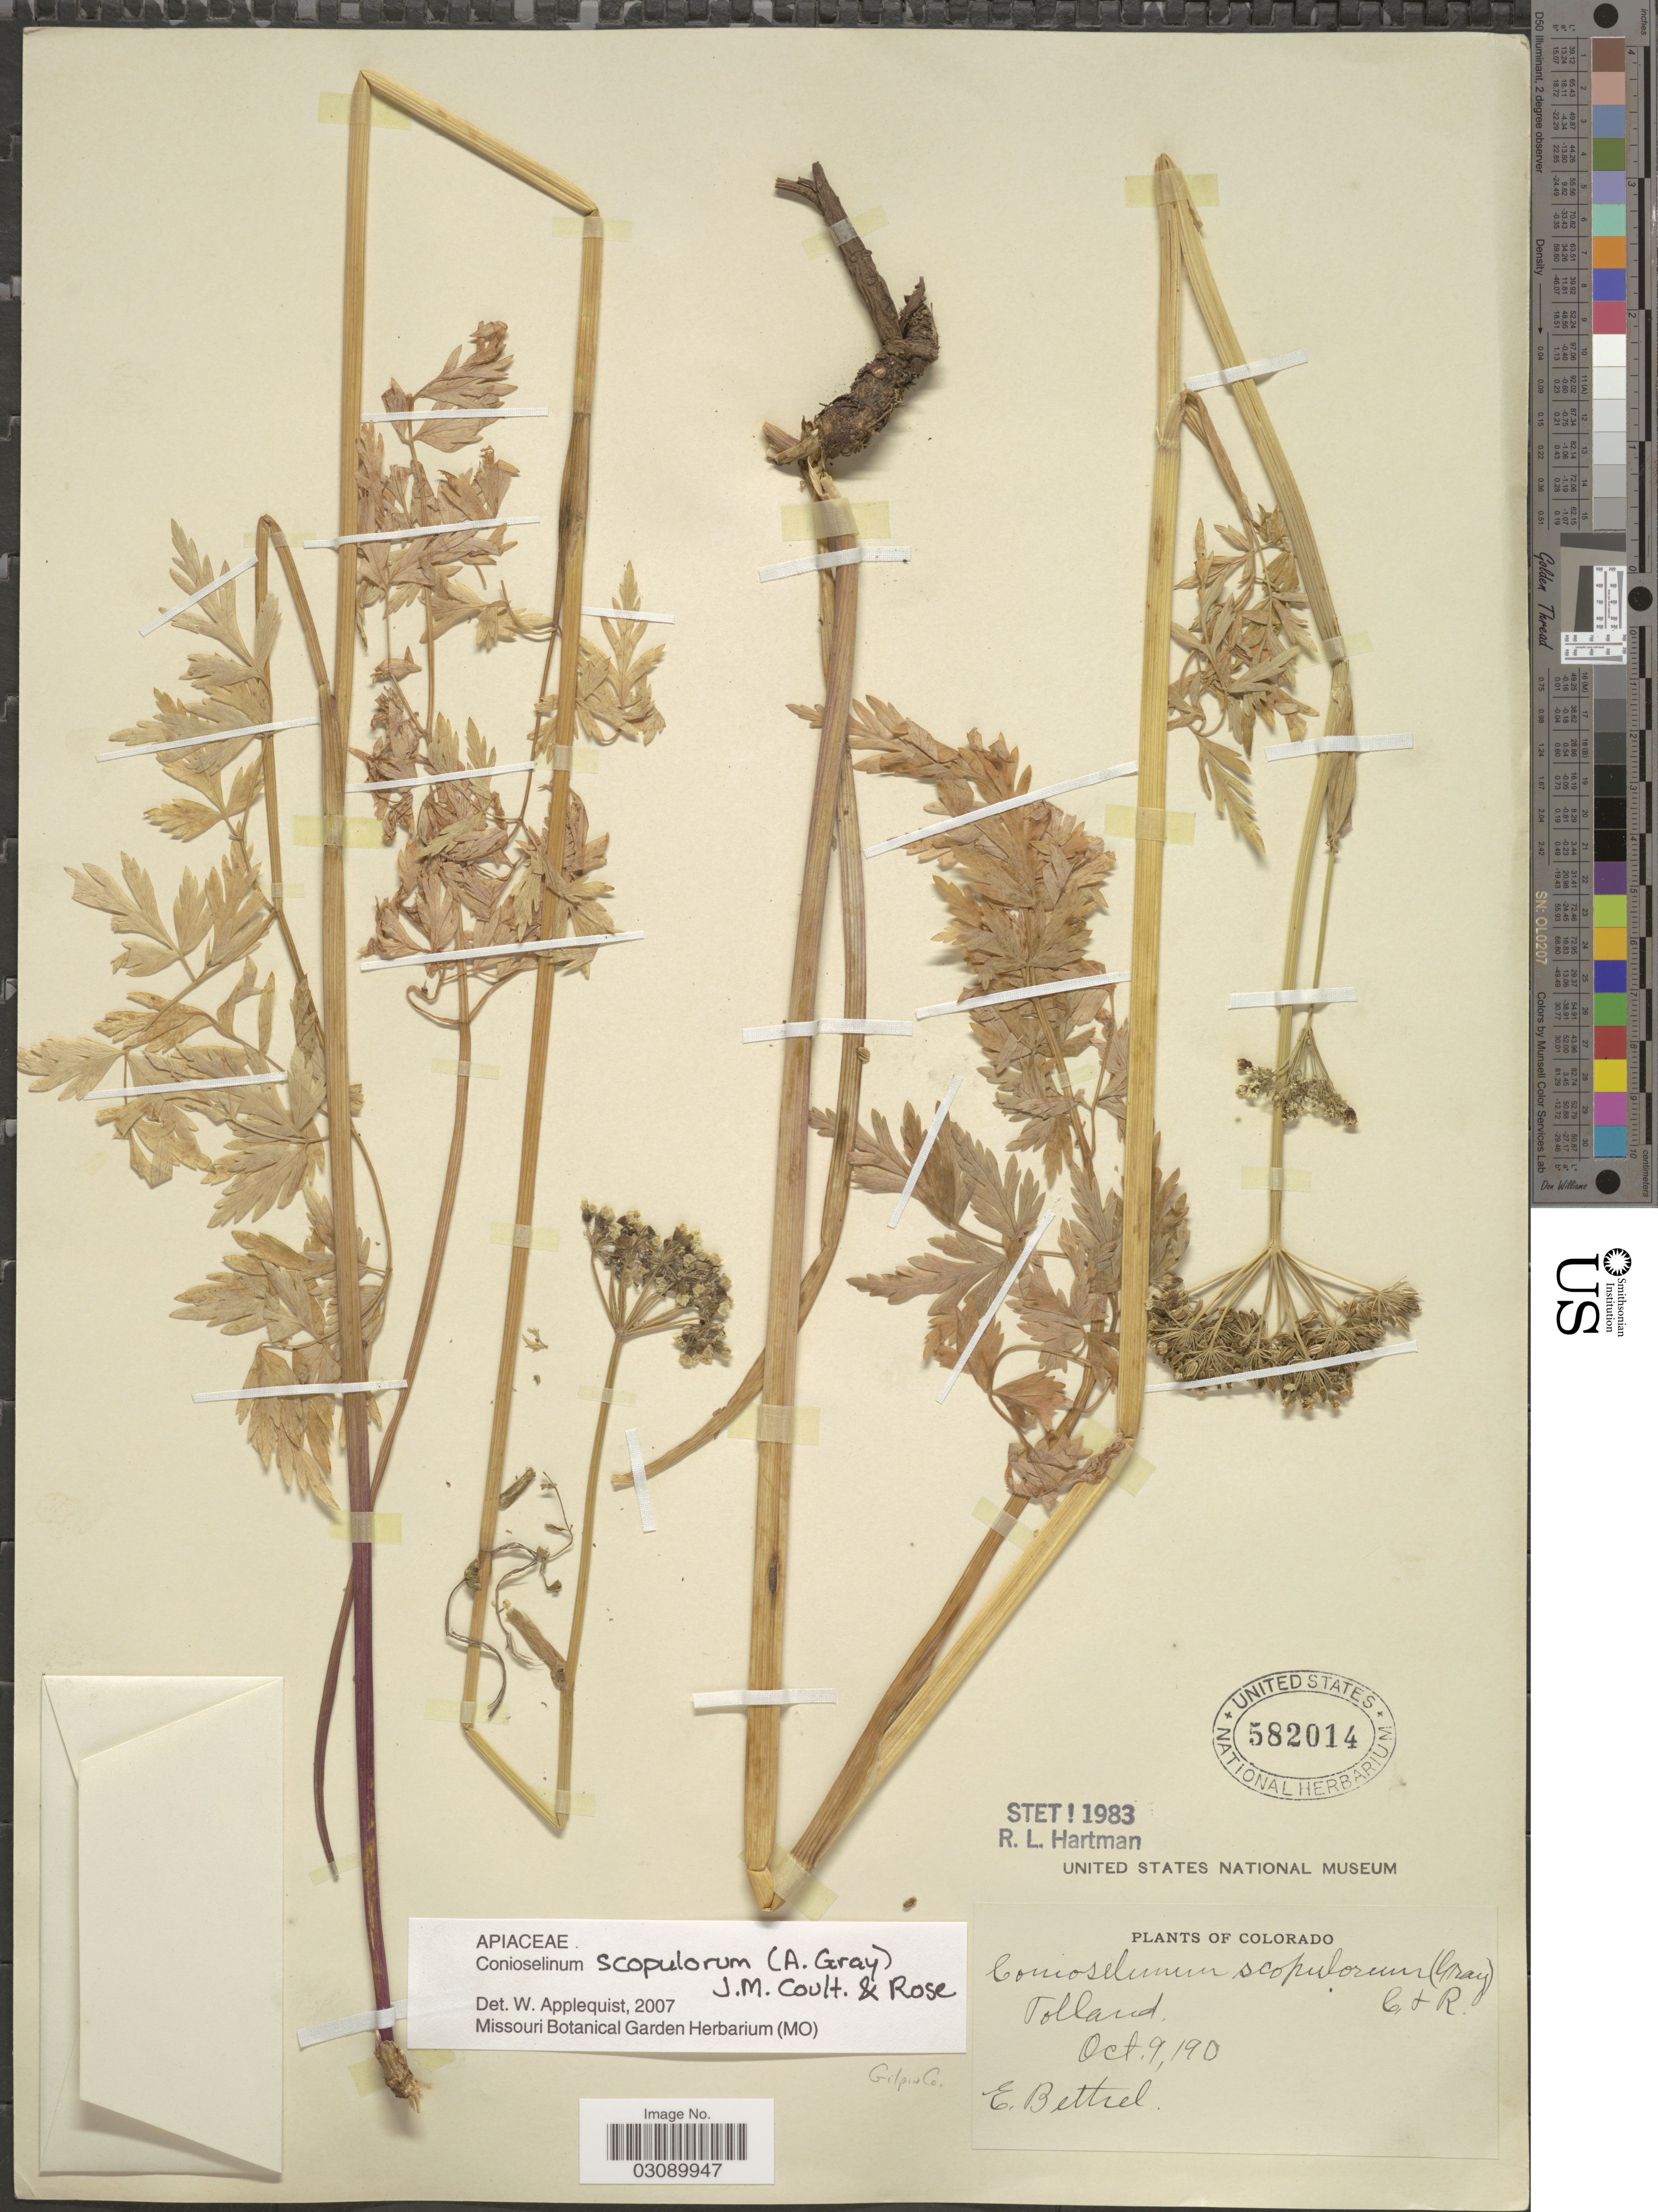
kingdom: Plantae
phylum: Tracheophyta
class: Magnoliopsida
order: Apiales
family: Apiaceae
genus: Conioselinum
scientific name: Conioselinum scopulorum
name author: (A. Gray) J.M. Coult. & Rose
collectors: E. Bethel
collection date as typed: Oct. 9, 190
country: United States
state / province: Colorado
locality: Tolland. Gilpin Co.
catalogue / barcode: US 582014